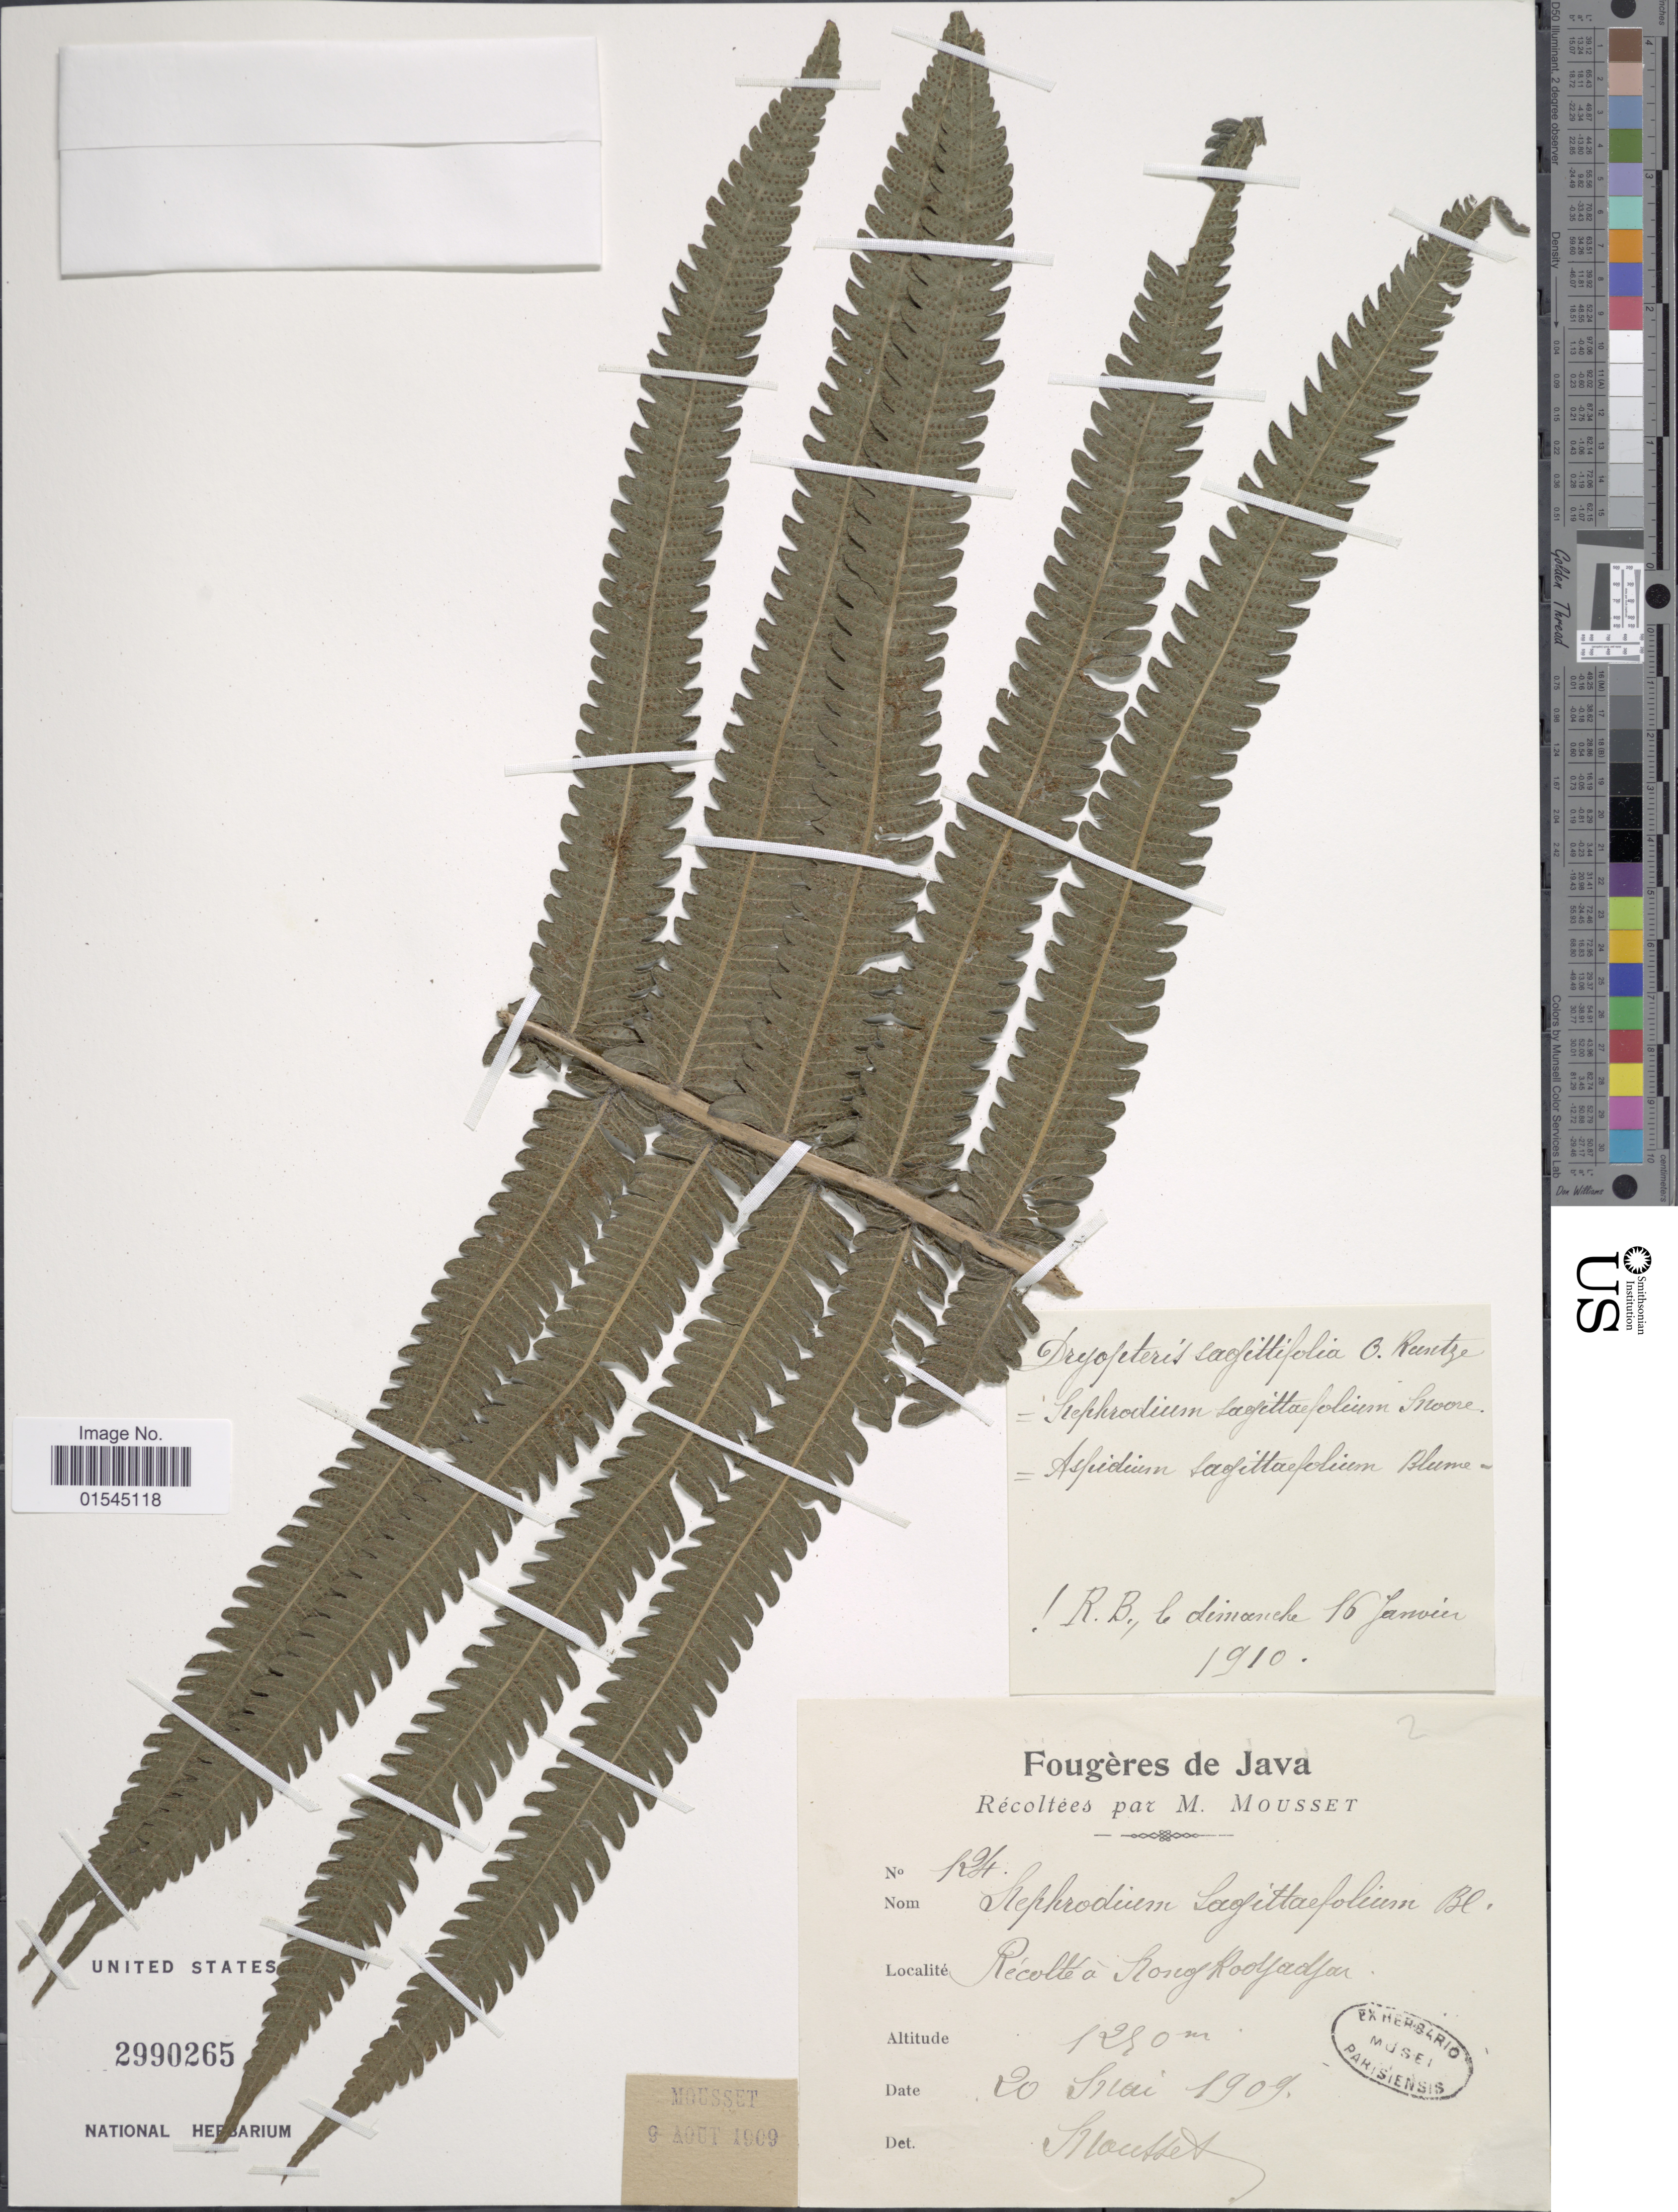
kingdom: Plantae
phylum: Tracheophyta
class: Polypodiopsida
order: Polypodiales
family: Thelypteridaceae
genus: Sphaerostephanos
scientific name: Sphaerostephanos sagittifolius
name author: (Blume) Holttum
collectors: Mousset, --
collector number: K4*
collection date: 1909-05-20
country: Indonesia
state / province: Java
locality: Récolté à Kong Rodjadjoer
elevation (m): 1250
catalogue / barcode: US 2990265